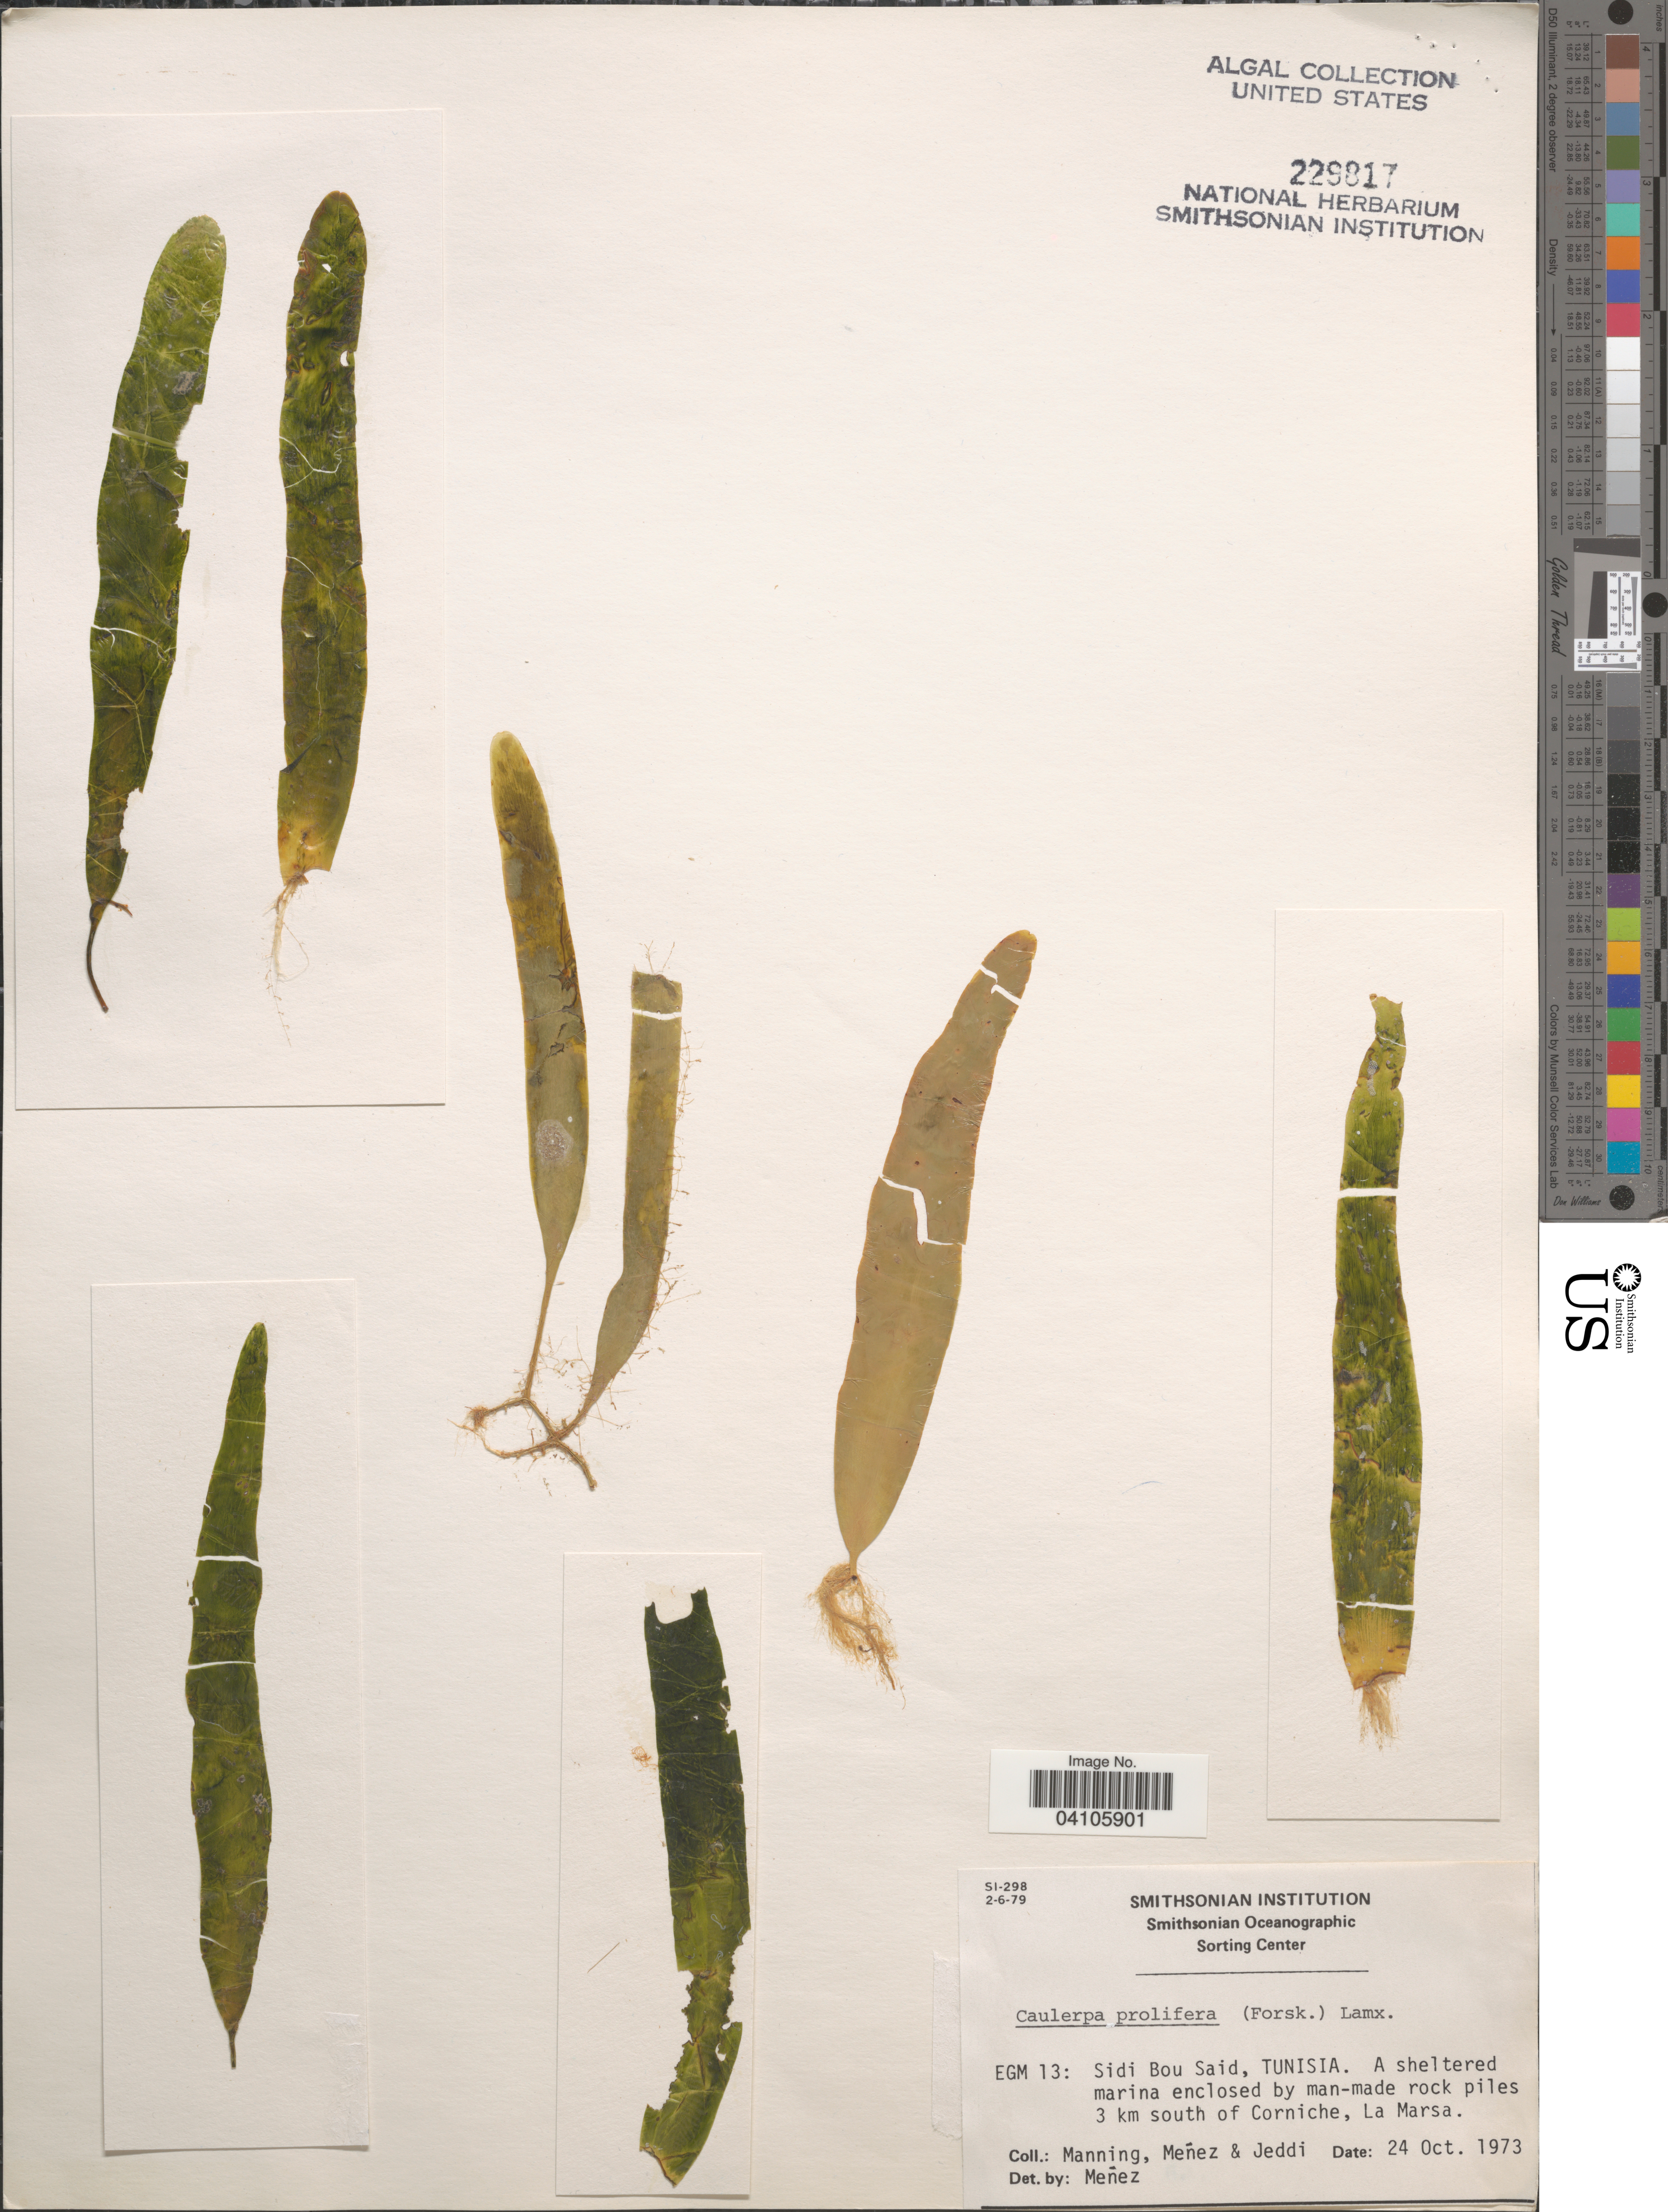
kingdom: Plantae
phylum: Chlorophyta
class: Ulvophyceae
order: Bryopsidales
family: Caulerpaceae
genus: Caulerpa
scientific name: Caulerpa prolifera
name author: (Forssk.) J.V.Lamouroux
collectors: Manning, Menez & -. Jeddi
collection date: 1973-10-24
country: Tunisia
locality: EGM 13: Sidi Bou Said. A sheltered marina enclosed by man-made rock piles 3 km south of Corniche, La Marsa.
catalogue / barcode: US 229817